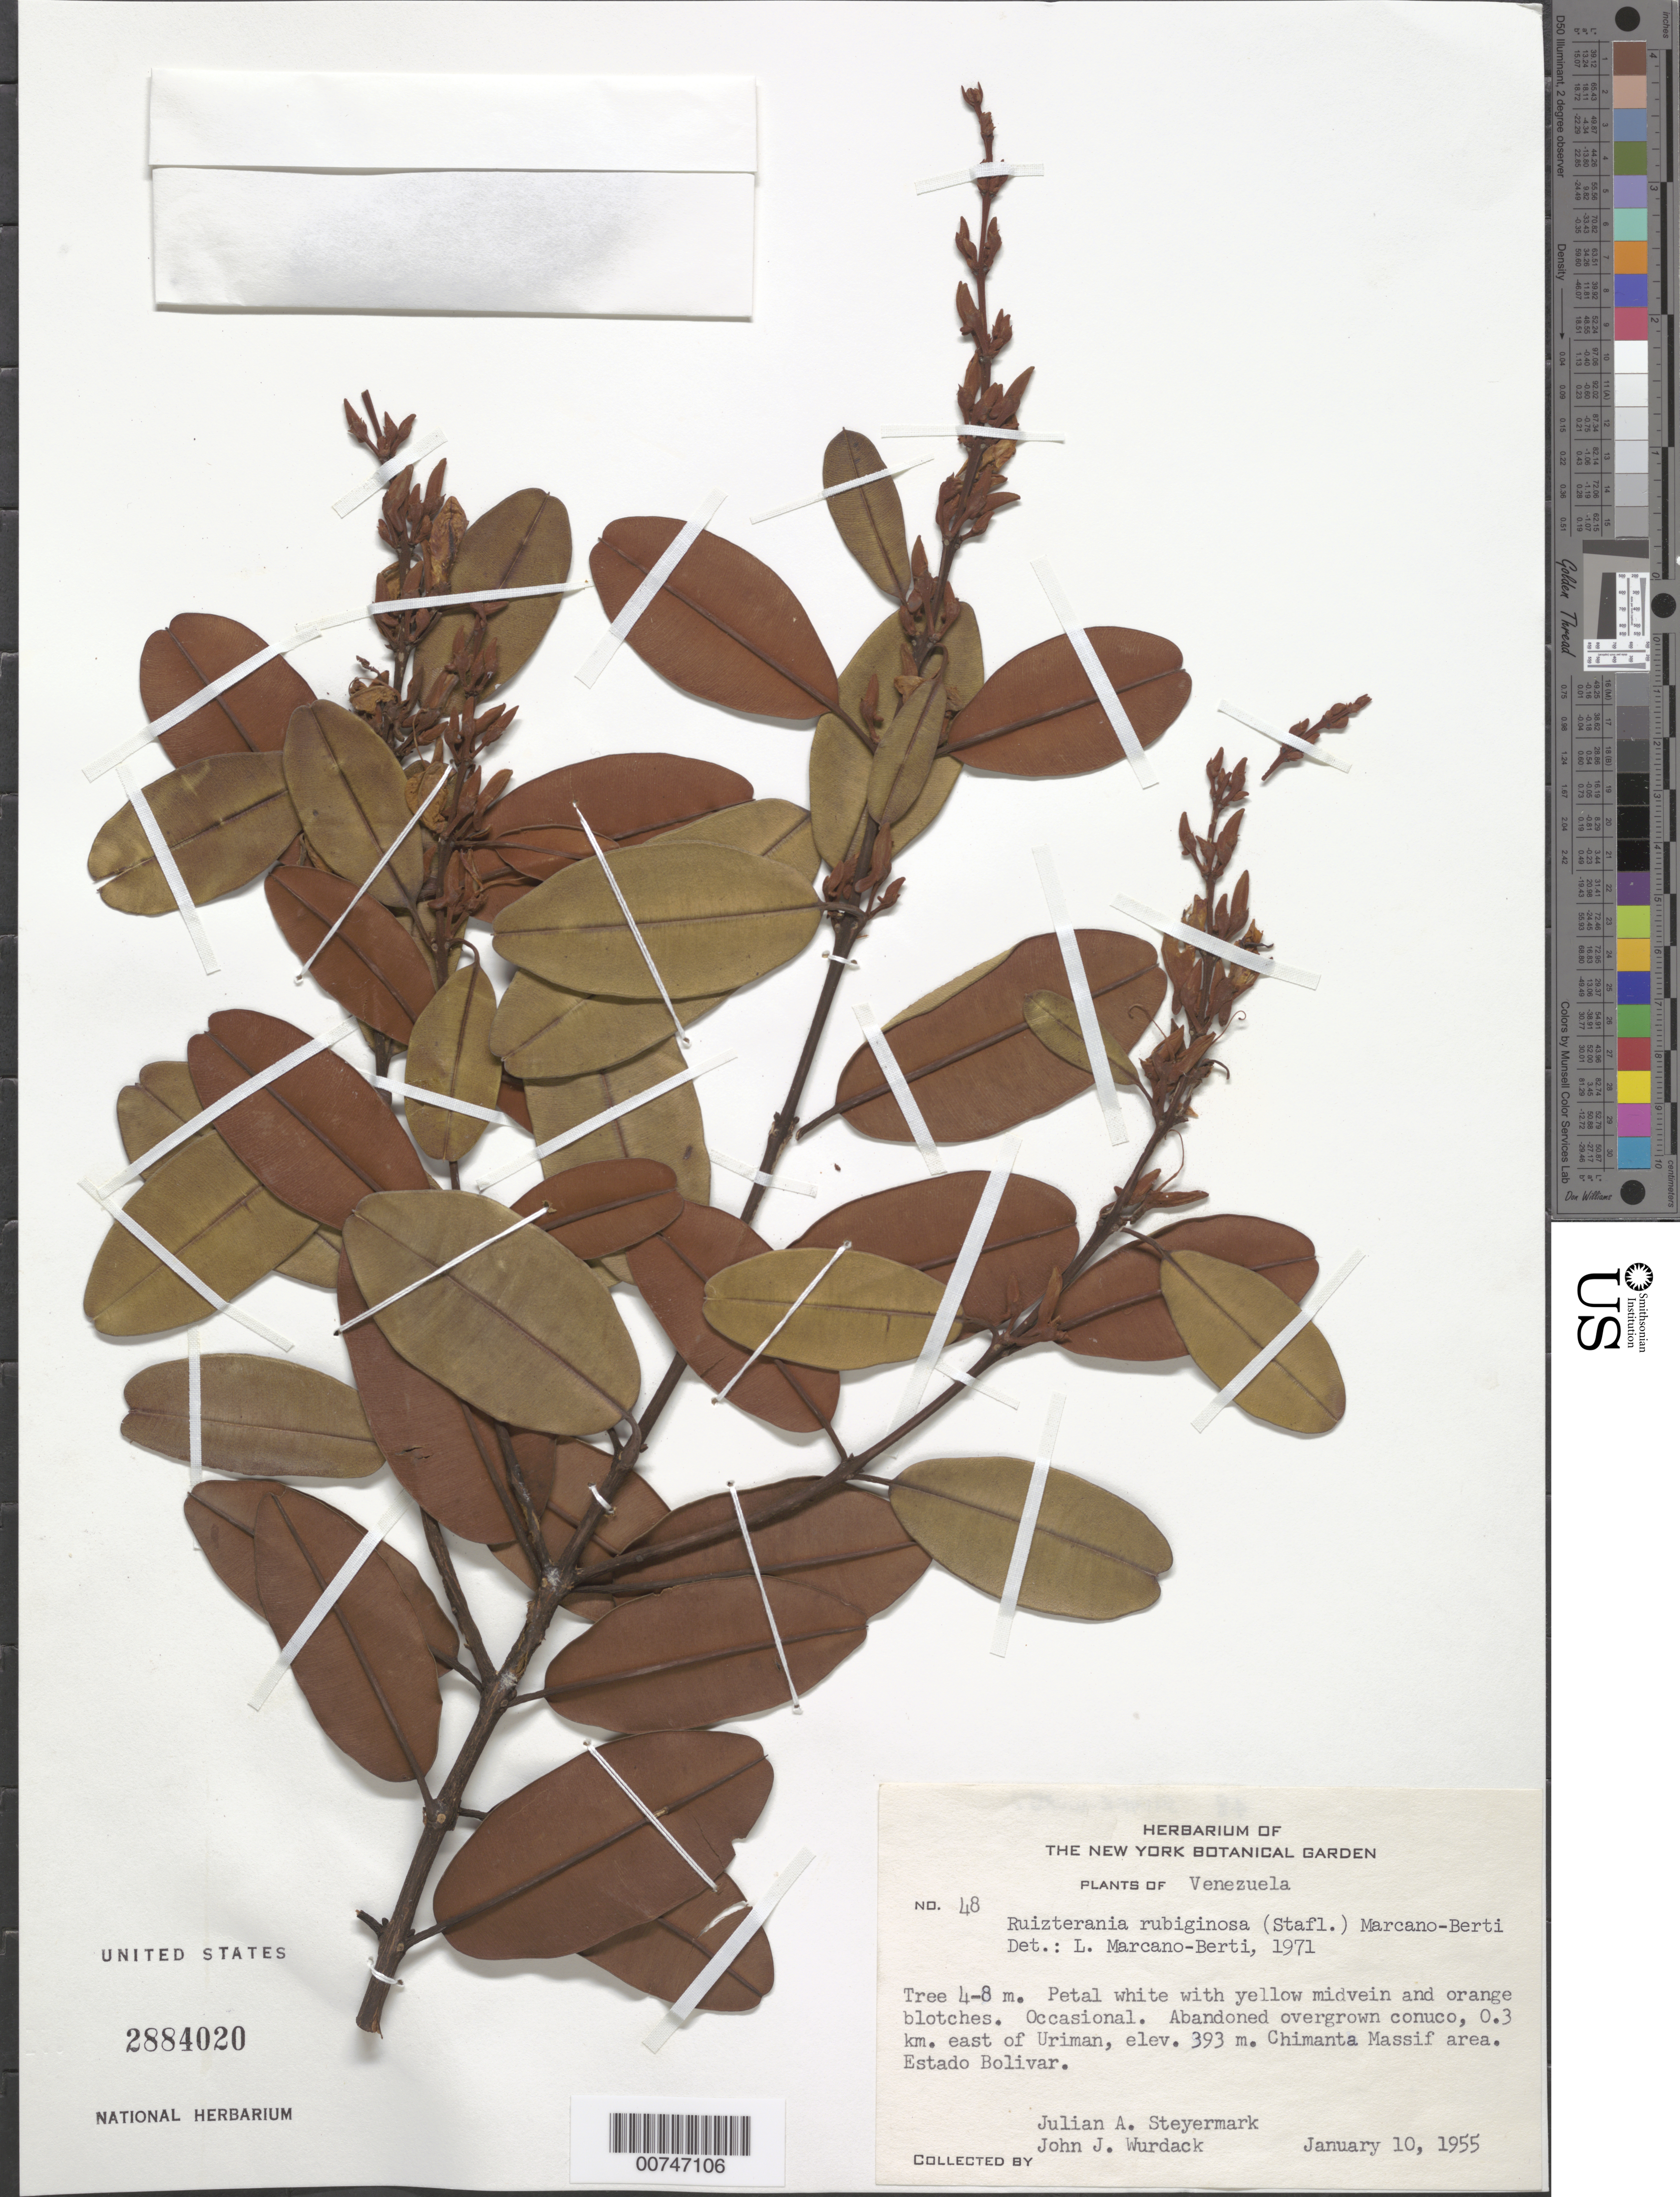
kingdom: Plantae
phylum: Tracheophyta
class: Magnoliopsida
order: Myrtales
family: Vochysiaceae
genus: Ruizterania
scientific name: Ruizterania rubiginosa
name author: (Stafleu) Marc.-Berti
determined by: Marcano-Berti, L.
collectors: J. Steyermark & J. J. Wurdack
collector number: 55 48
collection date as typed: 10-Jan-55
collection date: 1955-01-10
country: Venezuela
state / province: Bolívar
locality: Chimantá Massif; 0.3 km E of Uriman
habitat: Abandoned overgrown conuco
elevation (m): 393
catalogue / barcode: US 2884020